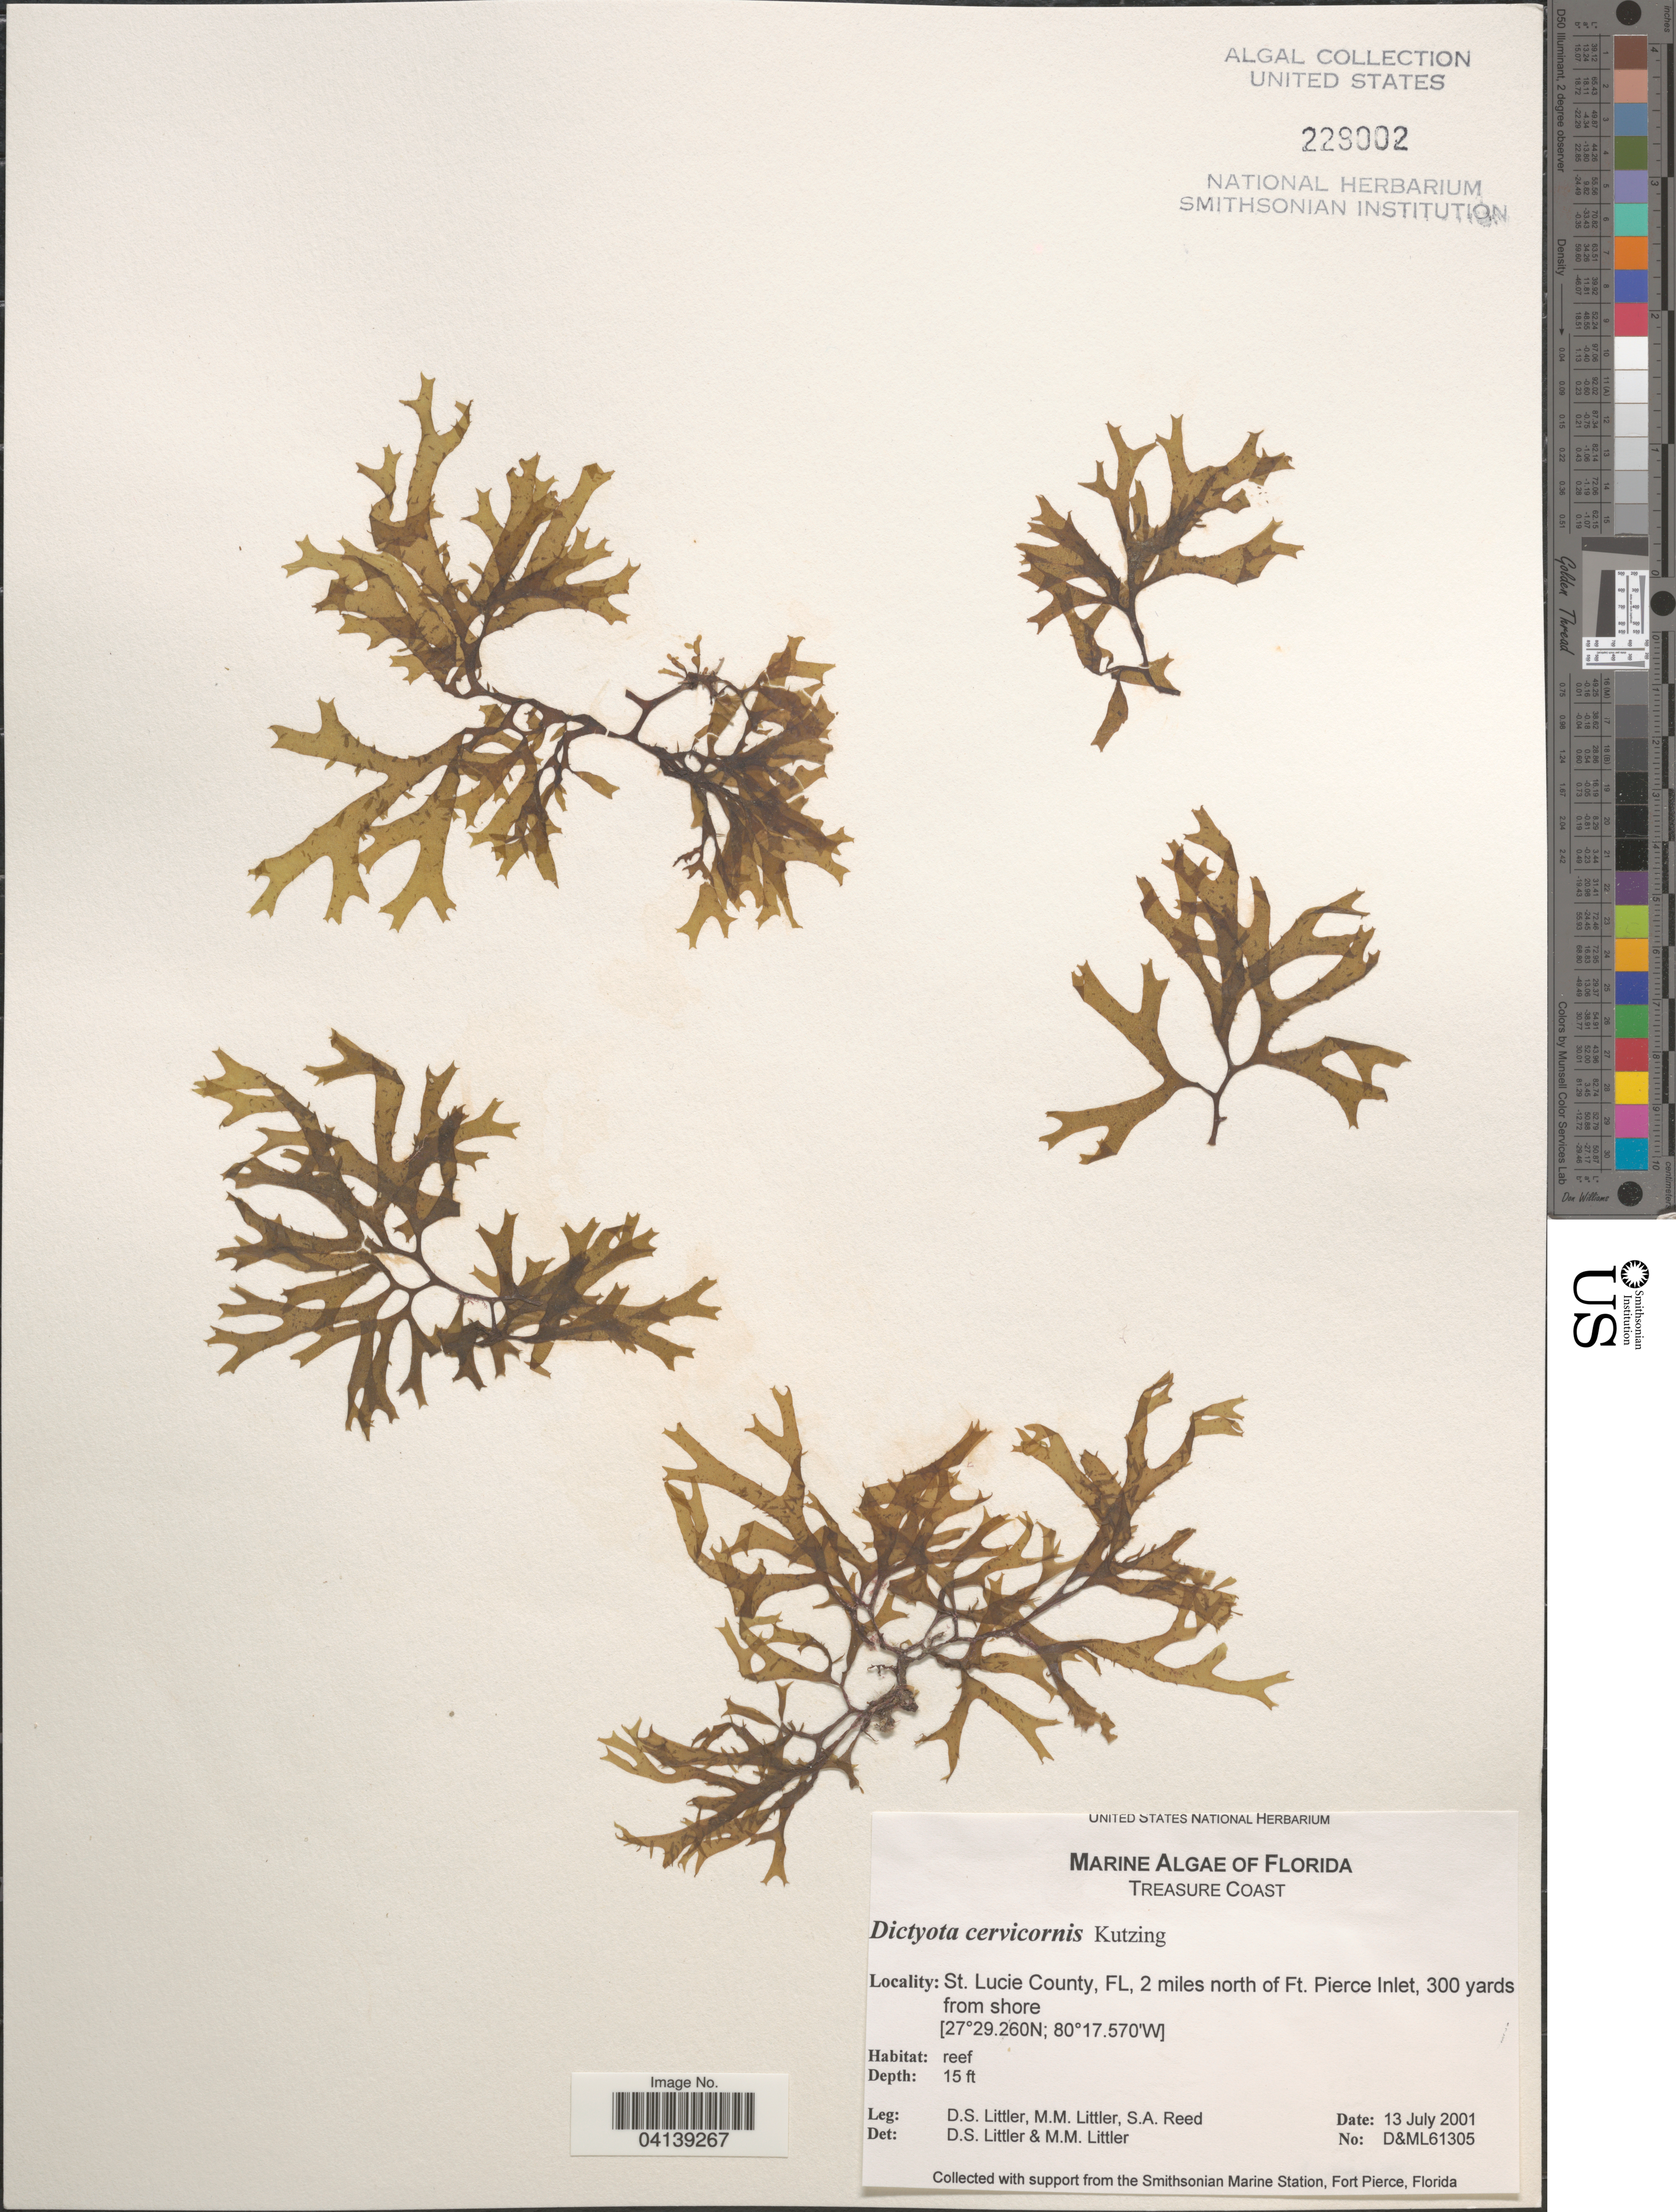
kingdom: Chromista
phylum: Ochrophyta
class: Phaeophyceae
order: Dictyotales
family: Dictyotaceae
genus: Dictyota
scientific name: Dictyota cervicornis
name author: Kütz.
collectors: D. S. Littler & S. Reed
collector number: D&ML61305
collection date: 2001-07-13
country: United States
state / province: Florida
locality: Treasure Coast. St. Lucie County, 2 miles north of Ft. Pierce Inlet, 300 yards from shore.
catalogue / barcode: US 229002